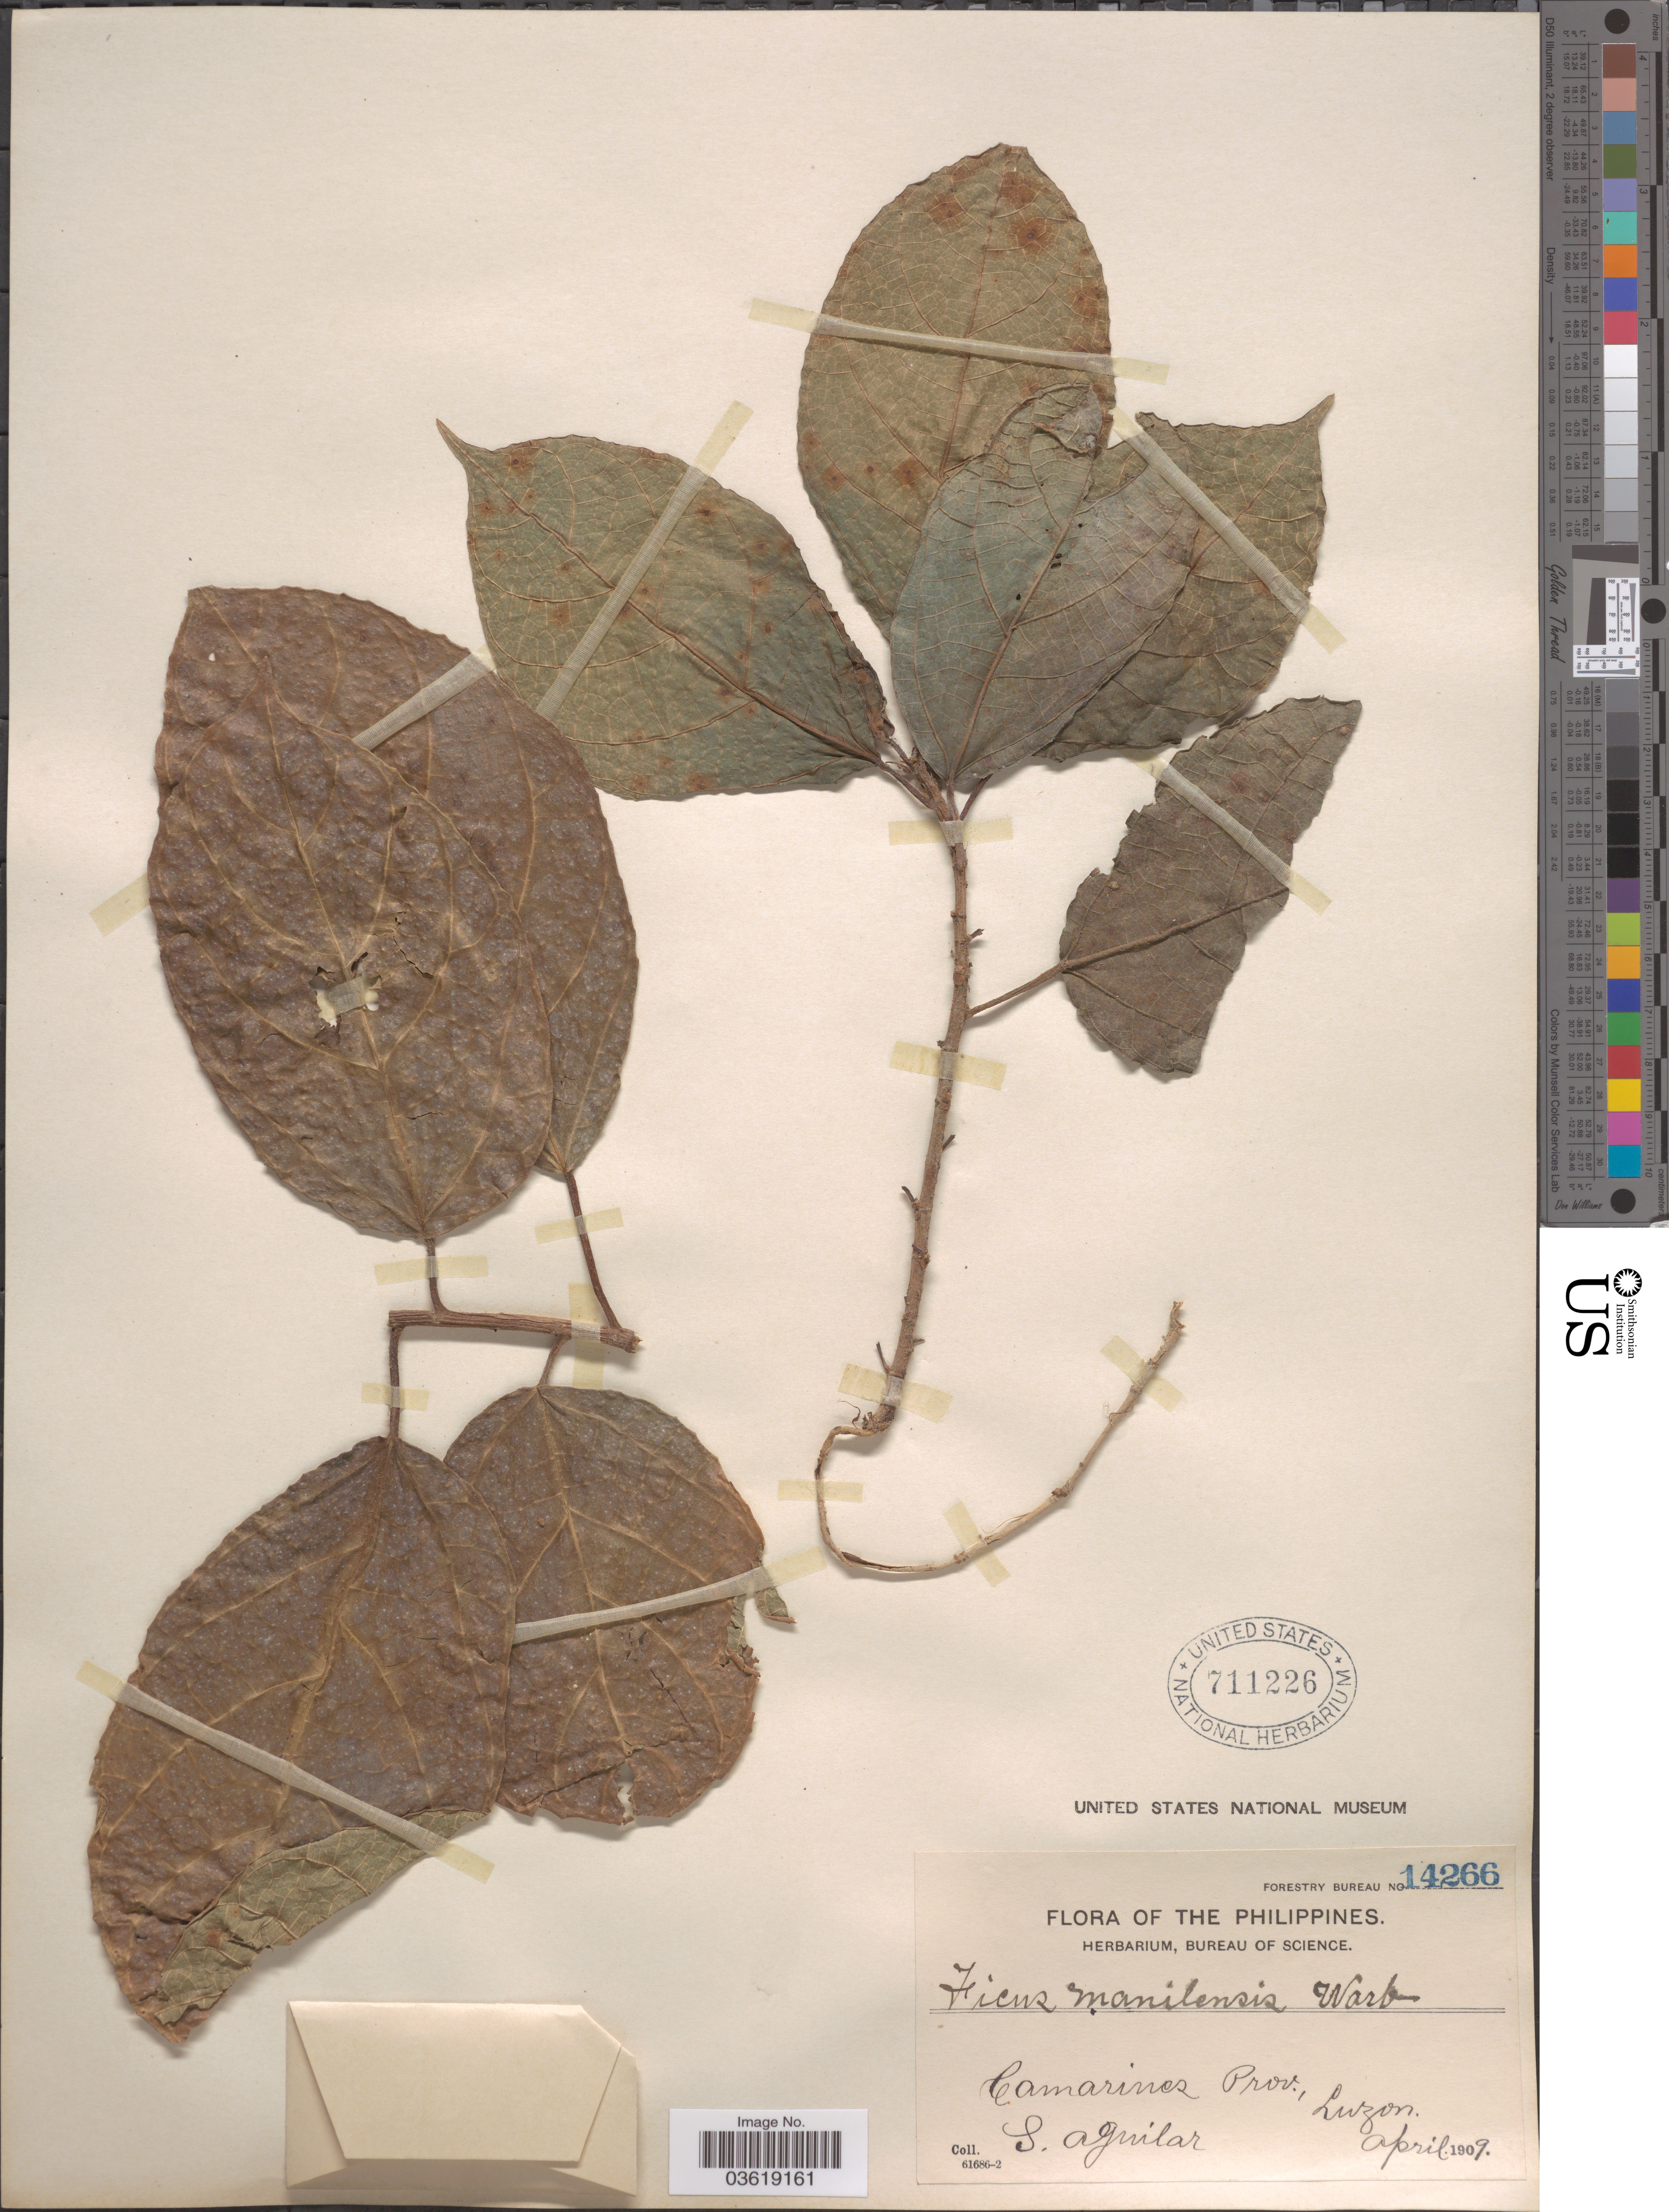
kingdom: Plantae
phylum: Tracheophyta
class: Magnoliopsida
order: Rosales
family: Moraceae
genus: Ficus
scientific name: Ficus manilensis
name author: Warb.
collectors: S. Aguilar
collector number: Forestry Bureau 14266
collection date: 1909-04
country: Philippines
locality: Camarines Prov., Luzon.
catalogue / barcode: US 711226